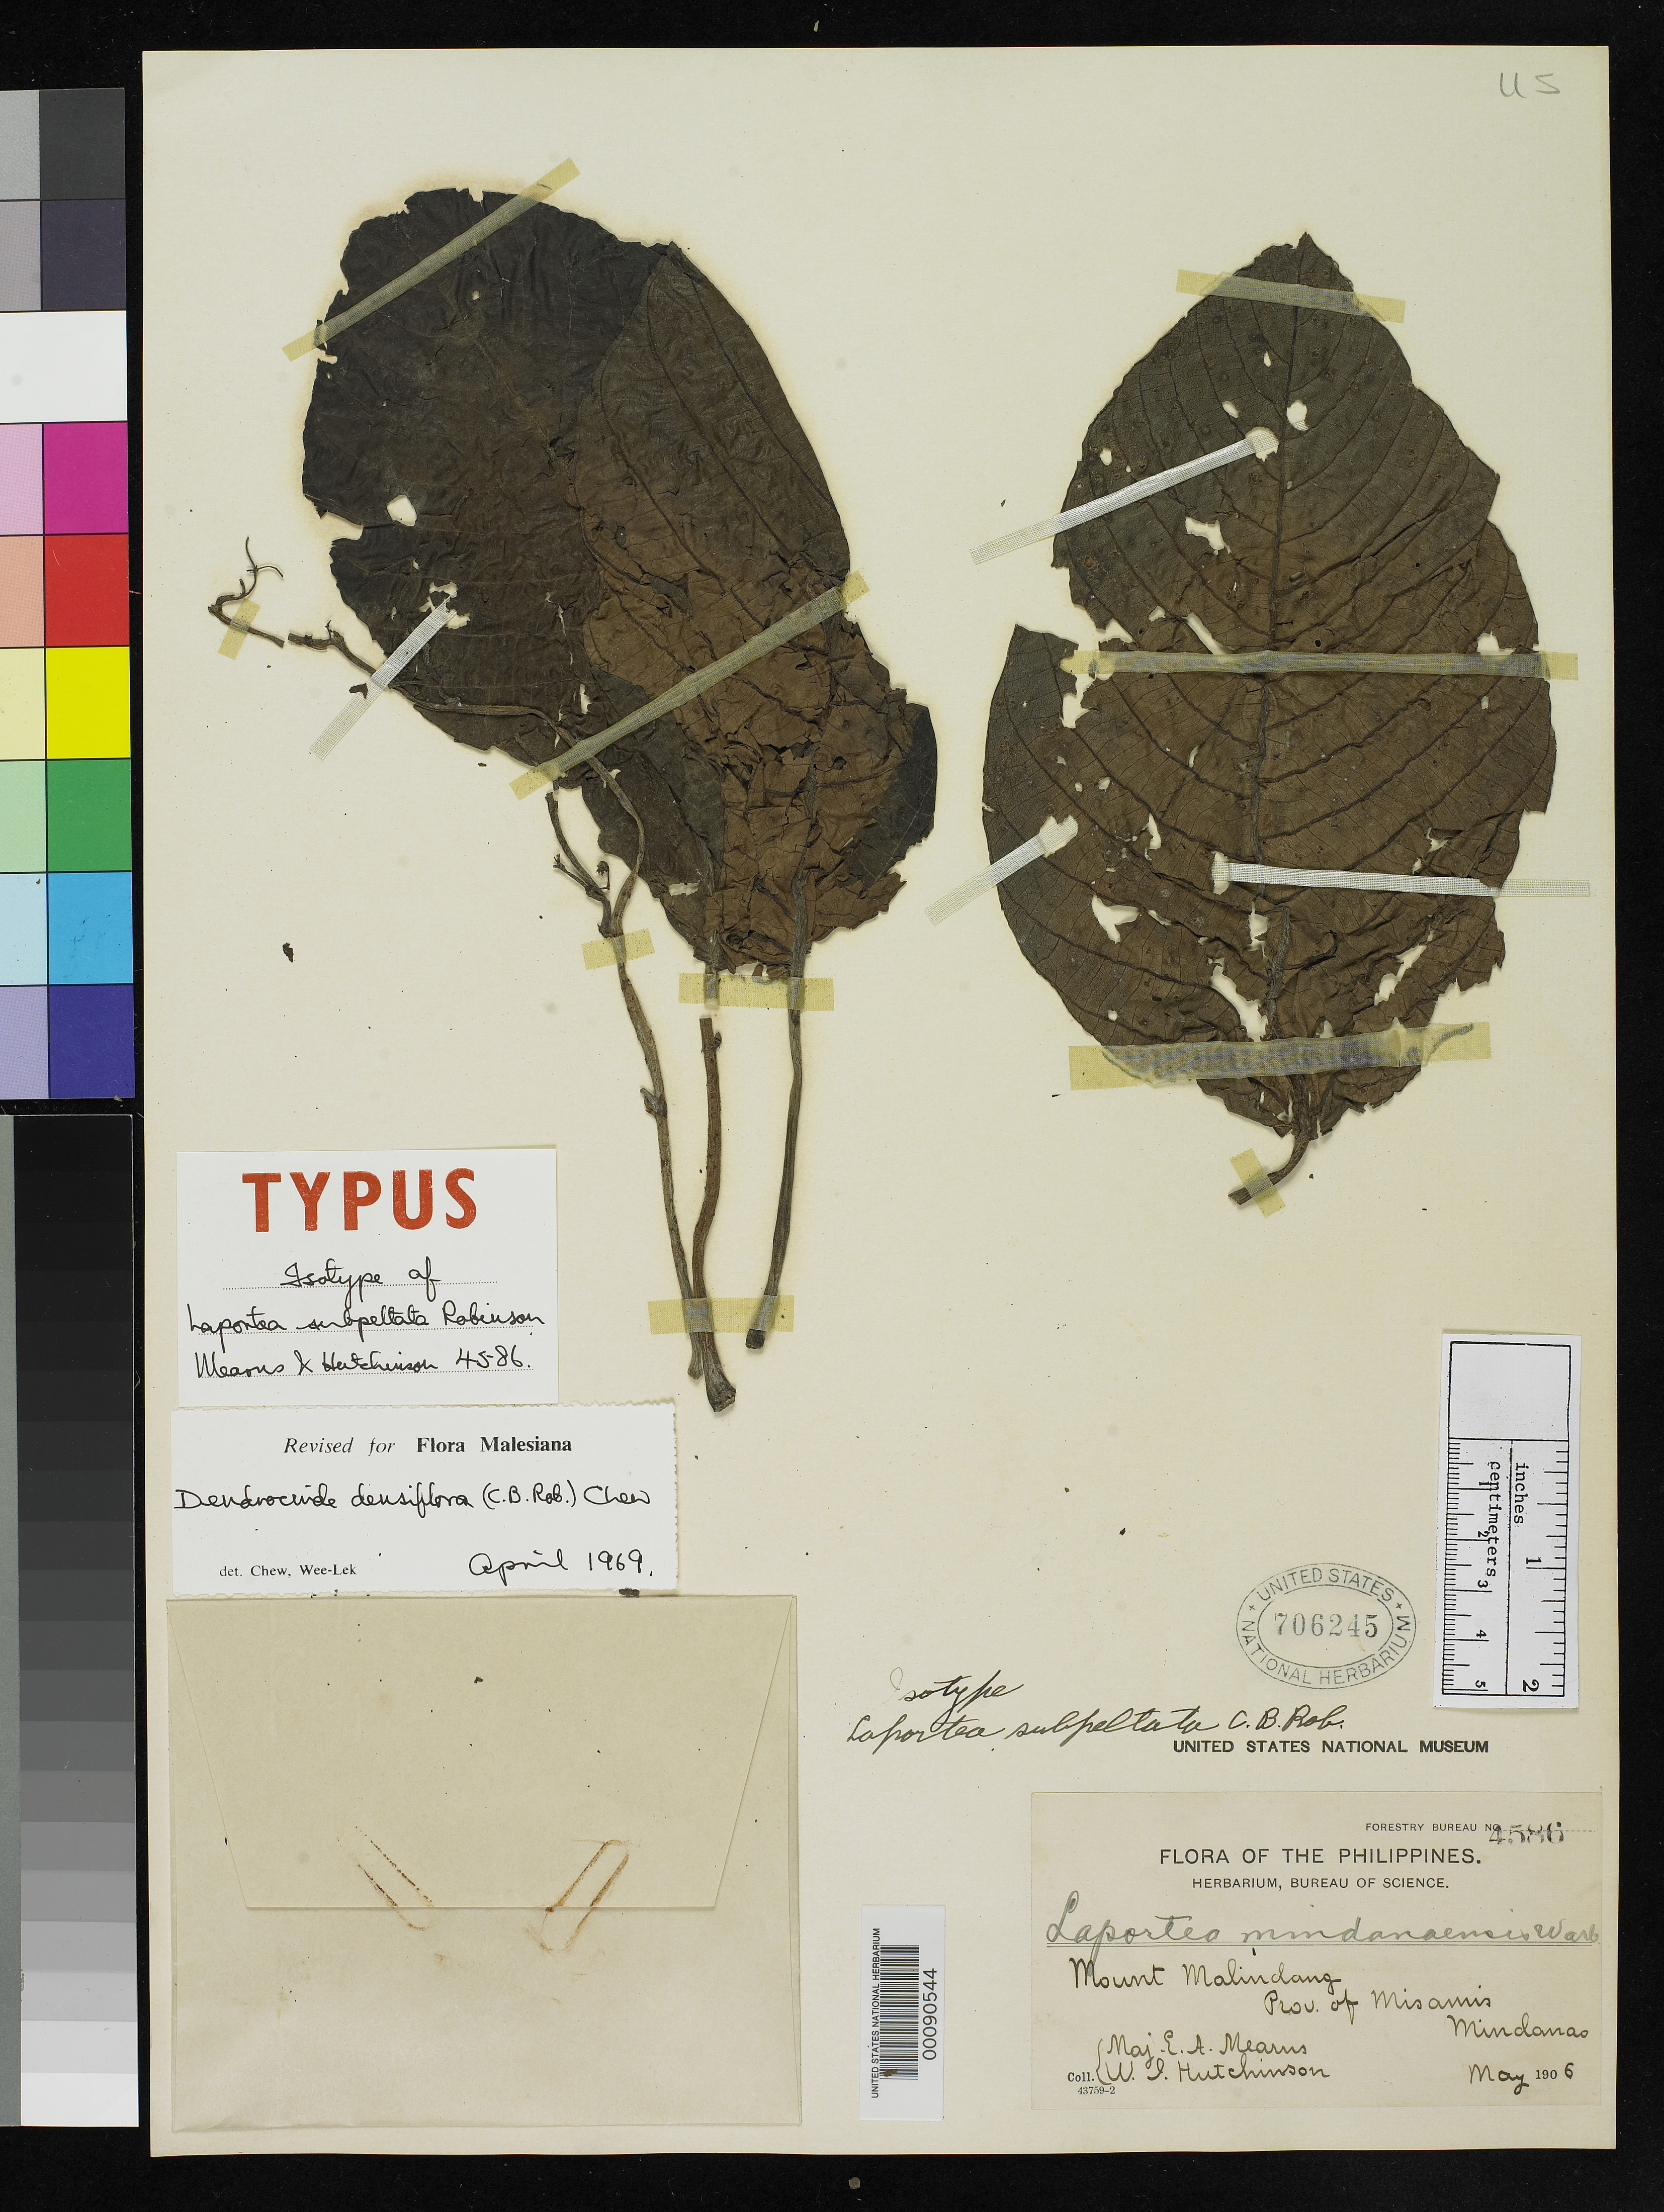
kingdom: Plantae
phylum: Tracheophyta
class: Magnoliopsida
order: Rosales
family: Urticaceae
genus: Laportea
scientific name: Laportea subpeltata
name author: C.B. Rob.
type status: Isotype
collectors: E. A. Mearns & W. I. Hutchinson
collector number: Bur. Sci. 4586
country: Philippines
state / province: Northern Mindanao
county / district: Misamis Occidental / Misamis Oriental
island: Mindanao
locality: Bliss River.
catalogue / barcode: US 706245